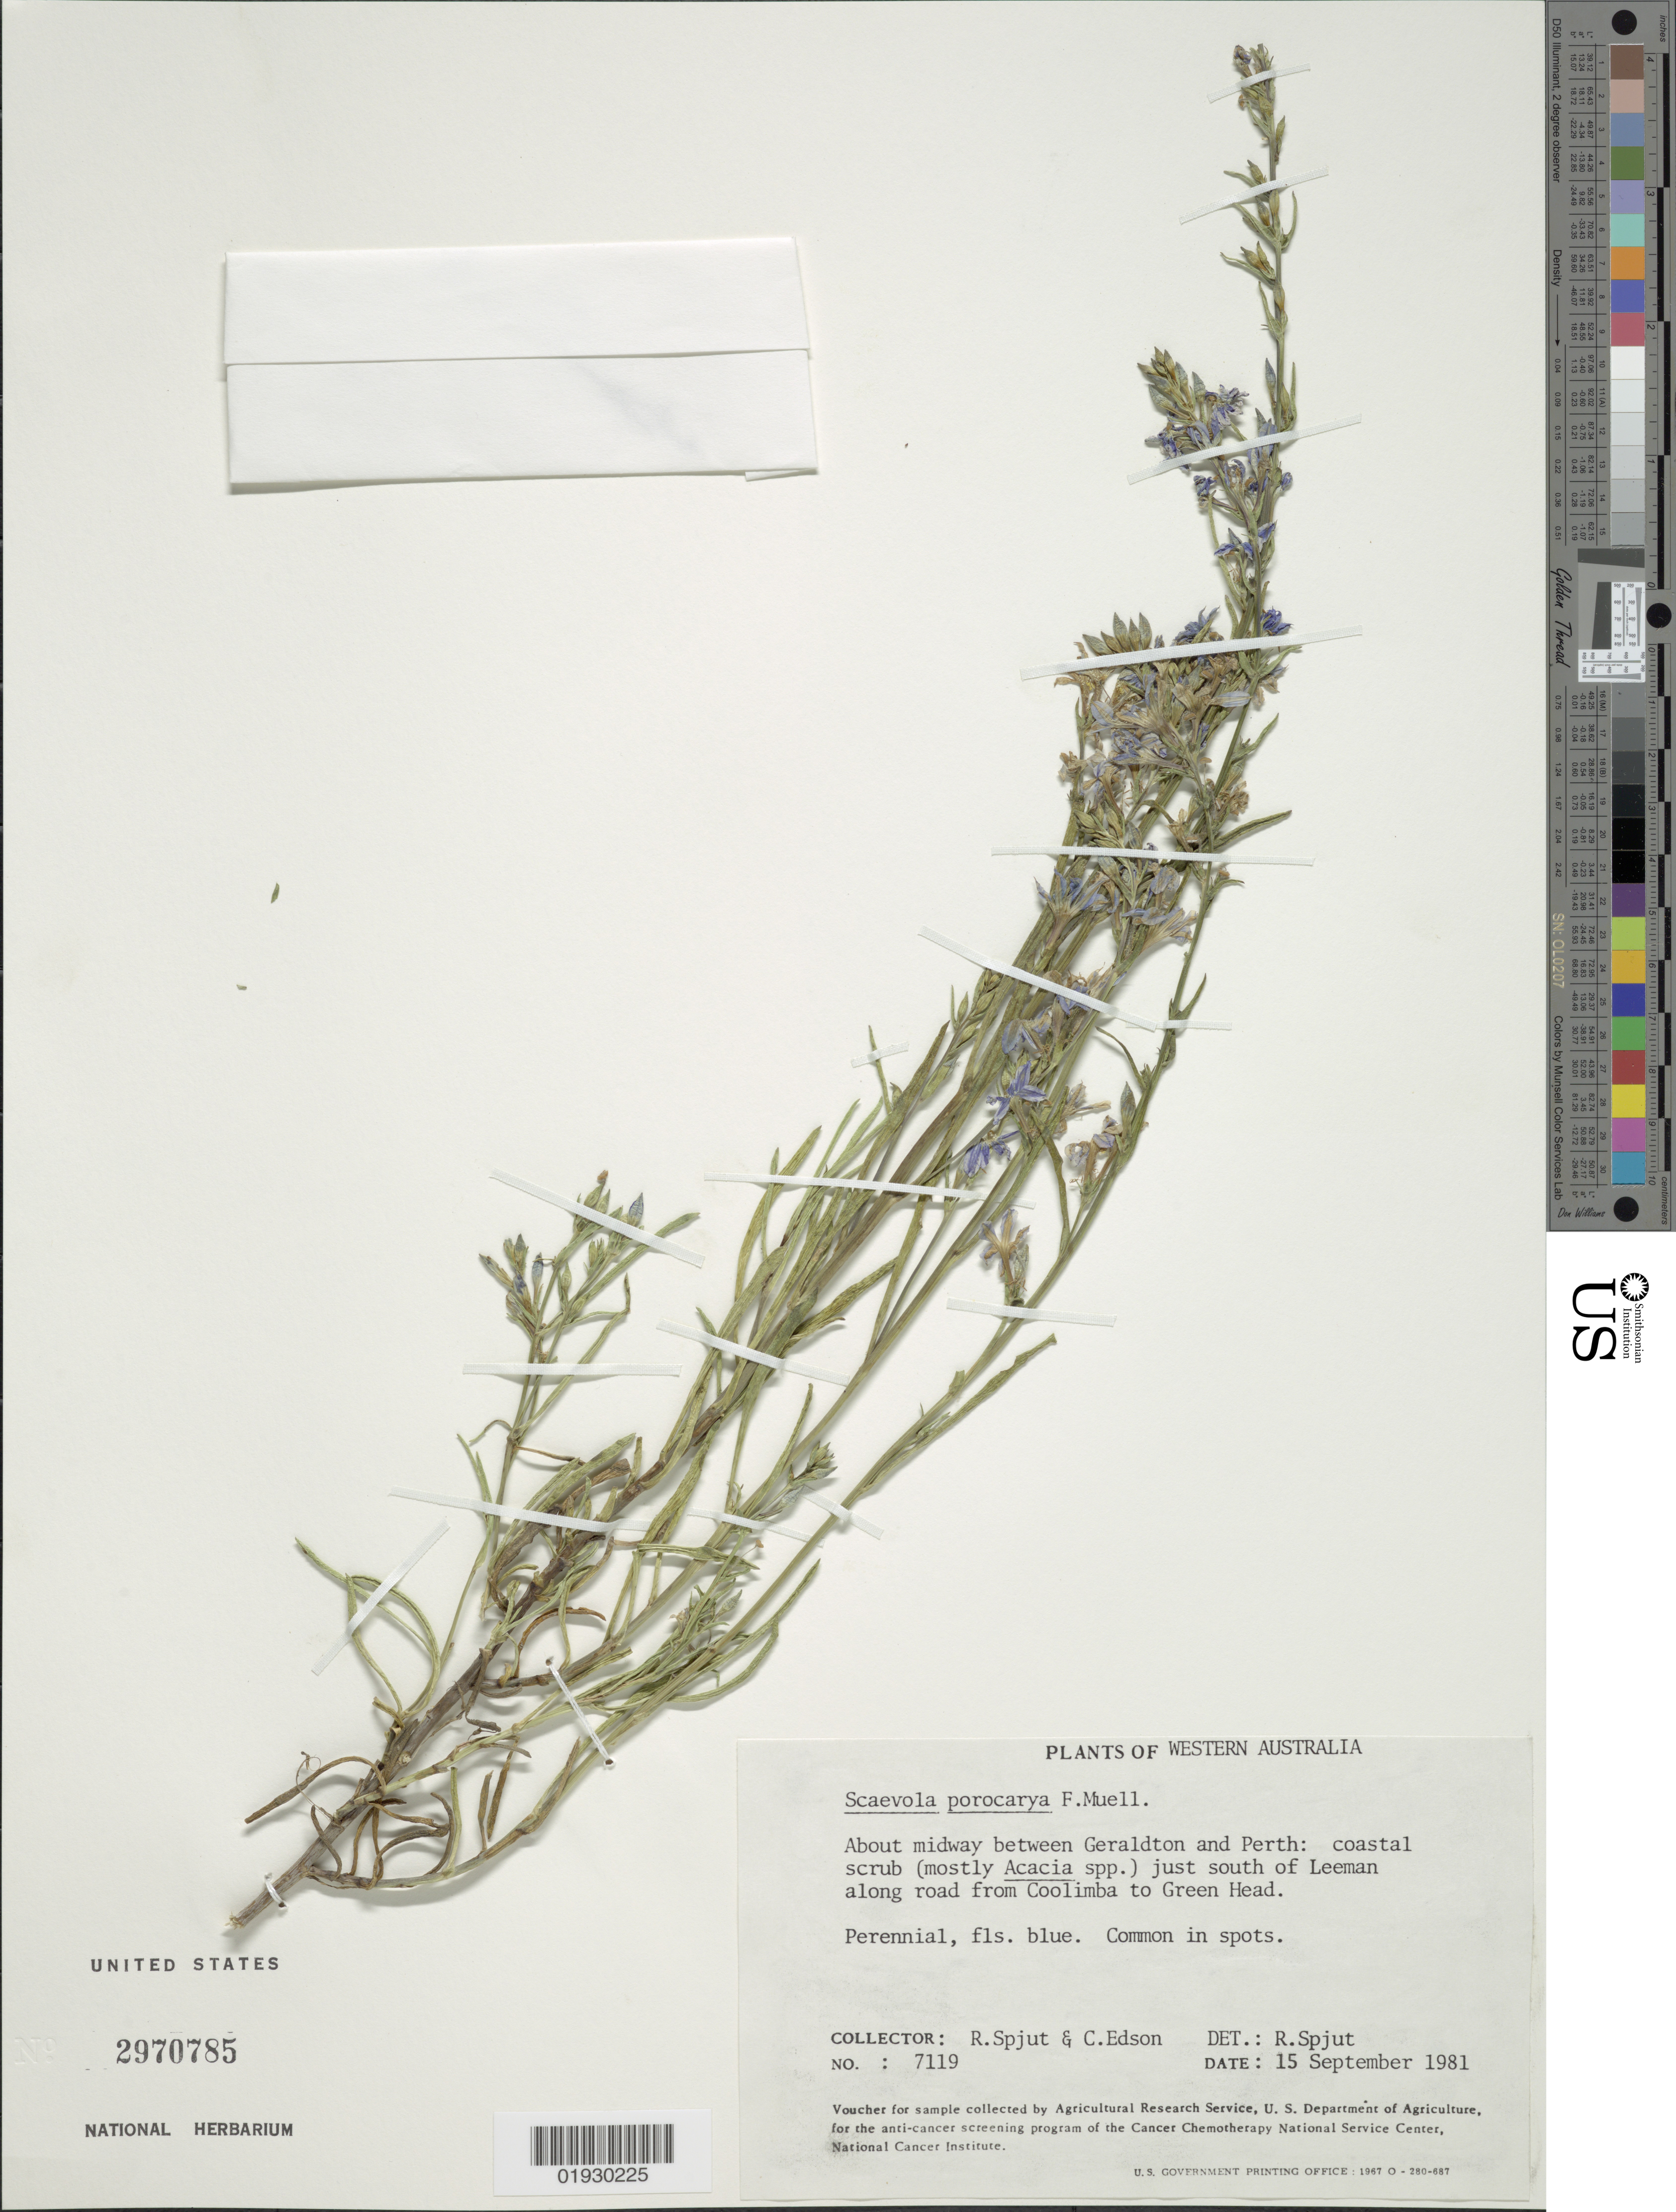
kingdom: Plantae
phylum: Tracheophyta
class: Magnoliopsida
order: Asterales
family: Goodeniaceae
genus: Scaevola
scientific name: Scaevola porocarya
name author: F. Muell.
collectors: R. Spjut & C. Edson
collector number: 7119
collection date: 1981-09-15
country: Australia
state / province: Western Australia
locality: About midway between Geraldton and Perth: coastal scrub (mostly Acacia spp.) just south of Leeman along road from Coolimba to Green Head.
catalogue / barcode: US 2970785